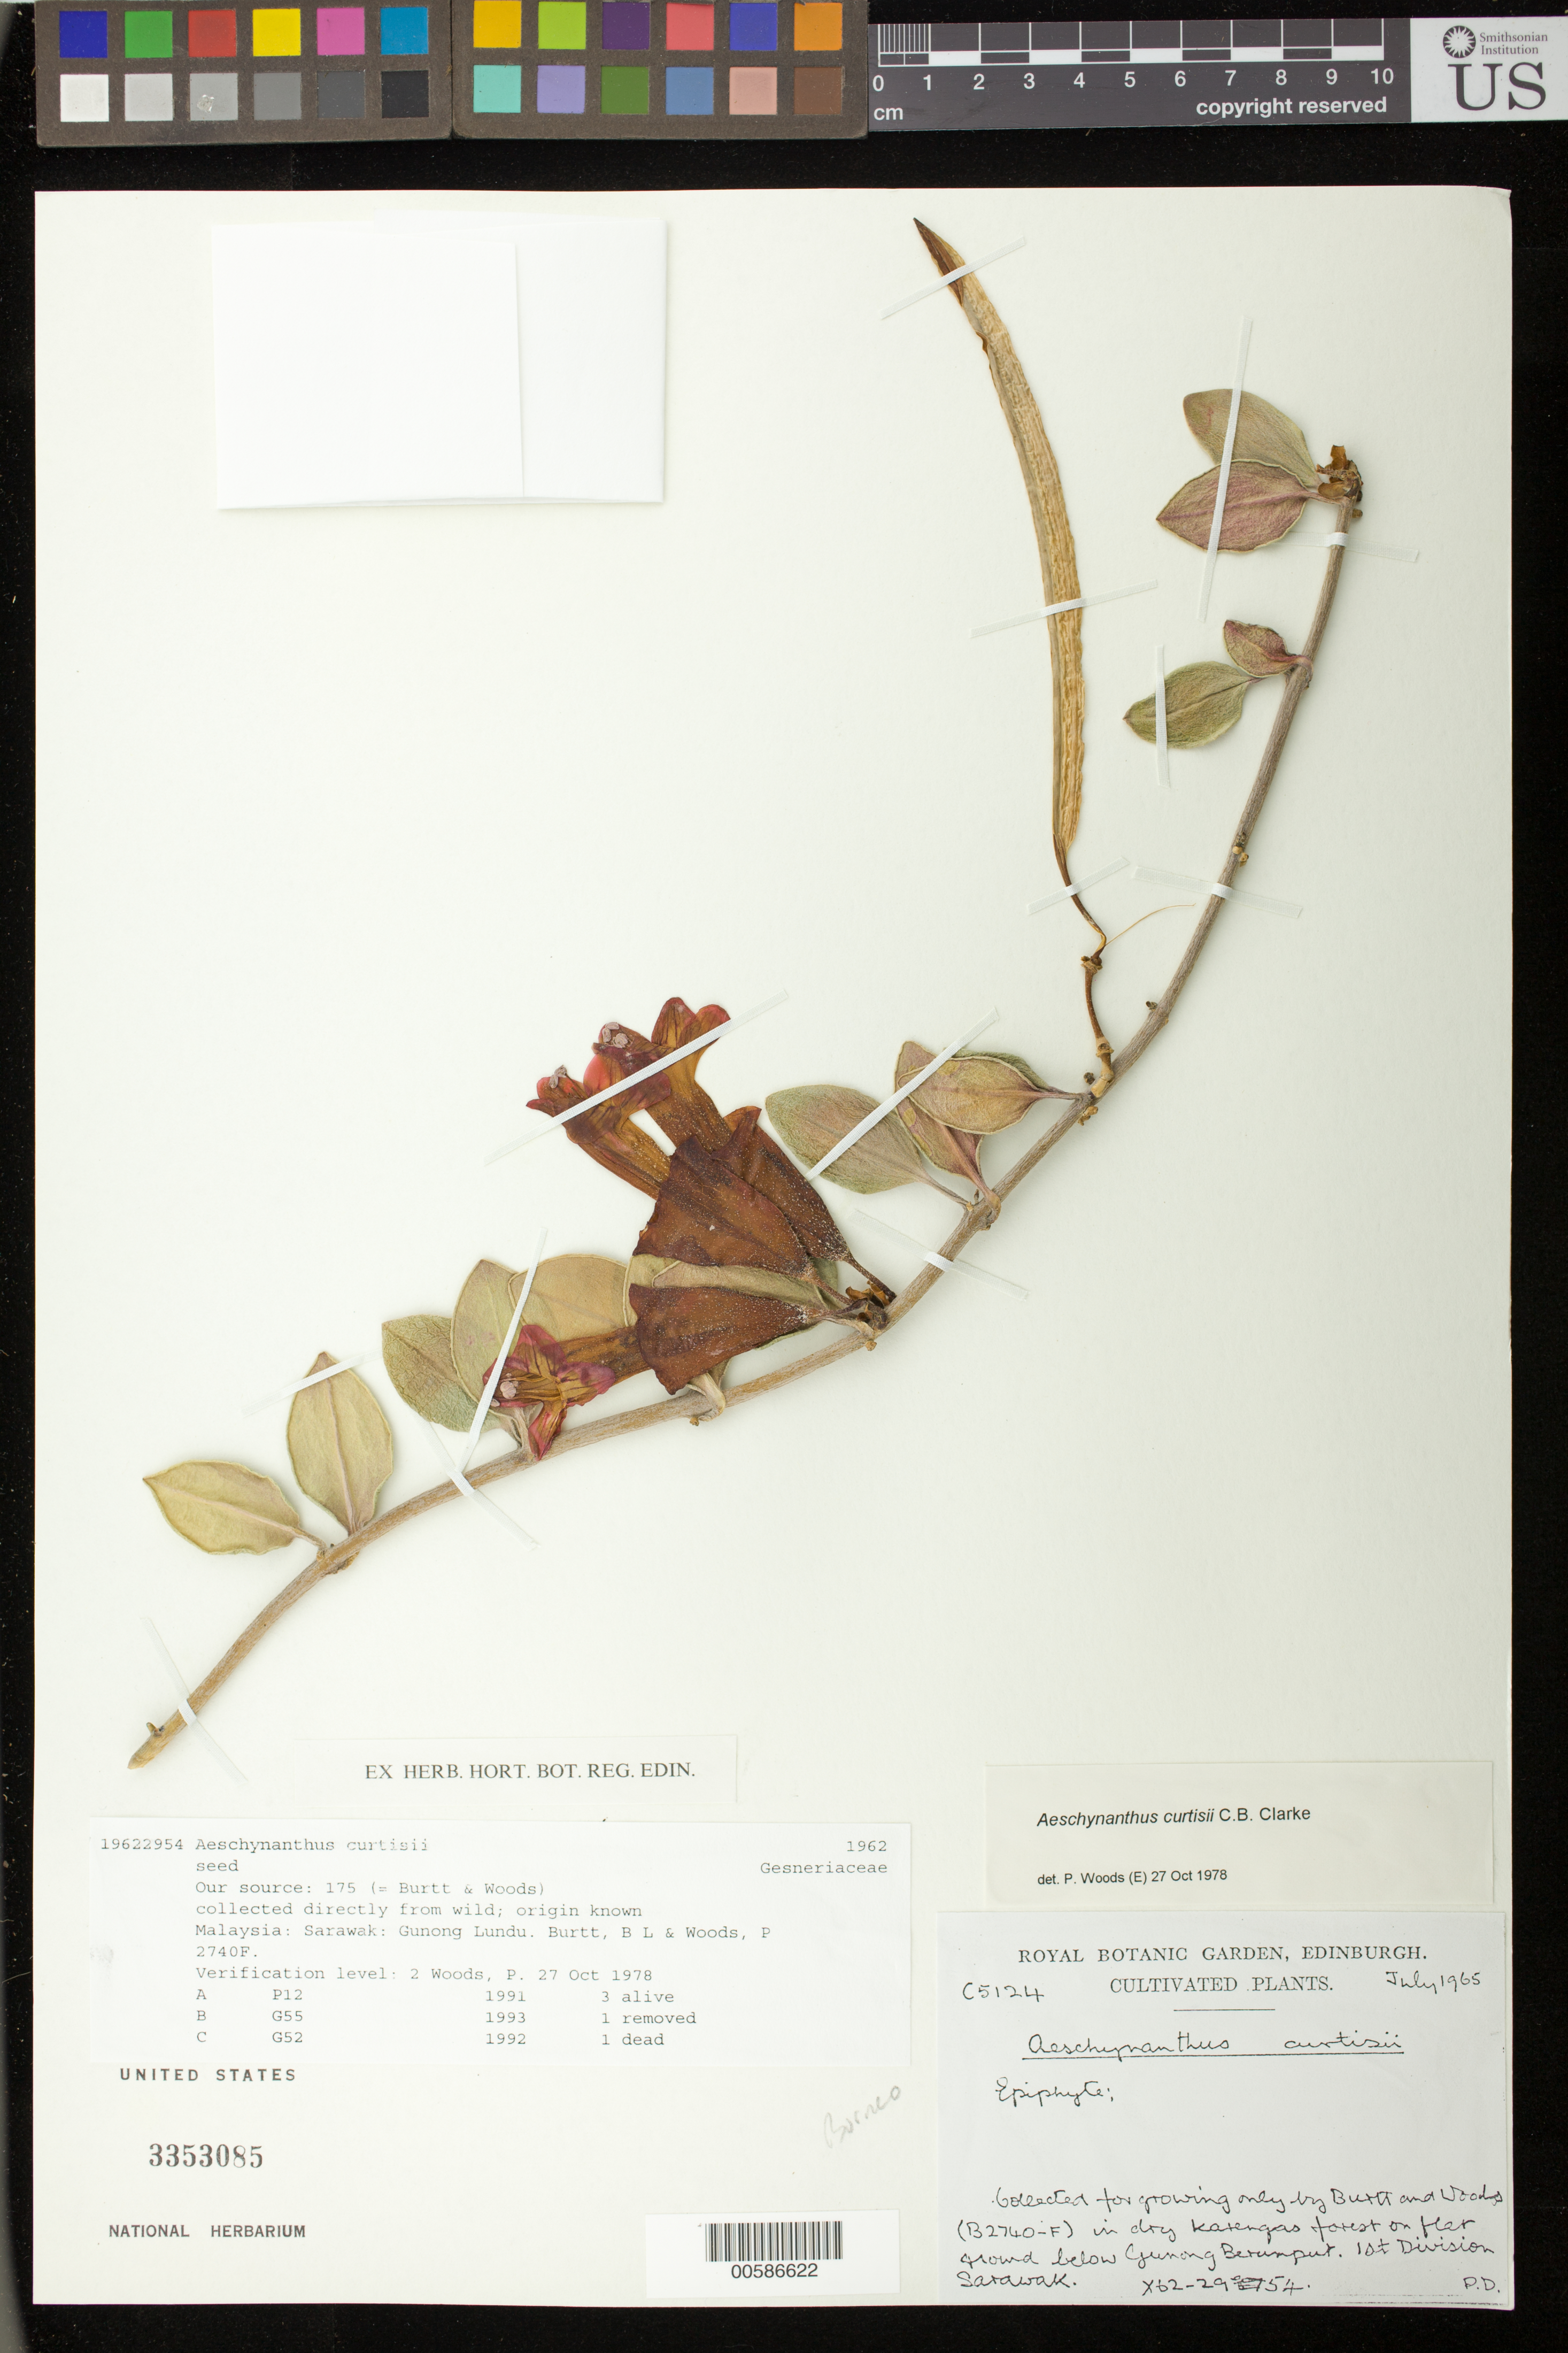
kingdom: Plantae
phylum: Tracheophyta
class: Magnoliopsida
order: Lamiales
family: Gesneriaceae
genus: Aeschynanthus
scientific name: Aeschynanthus curtisii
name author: C.B. Clarke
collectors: RBG Edinburgh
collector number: C. 5124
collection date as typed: Jul 1965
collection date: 1965-07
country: United Kingdom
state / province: Scotland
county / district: Edinburgh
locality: U.K., Scotland, Edinburgh, cultivated at the RBG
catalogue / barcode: US 3353085